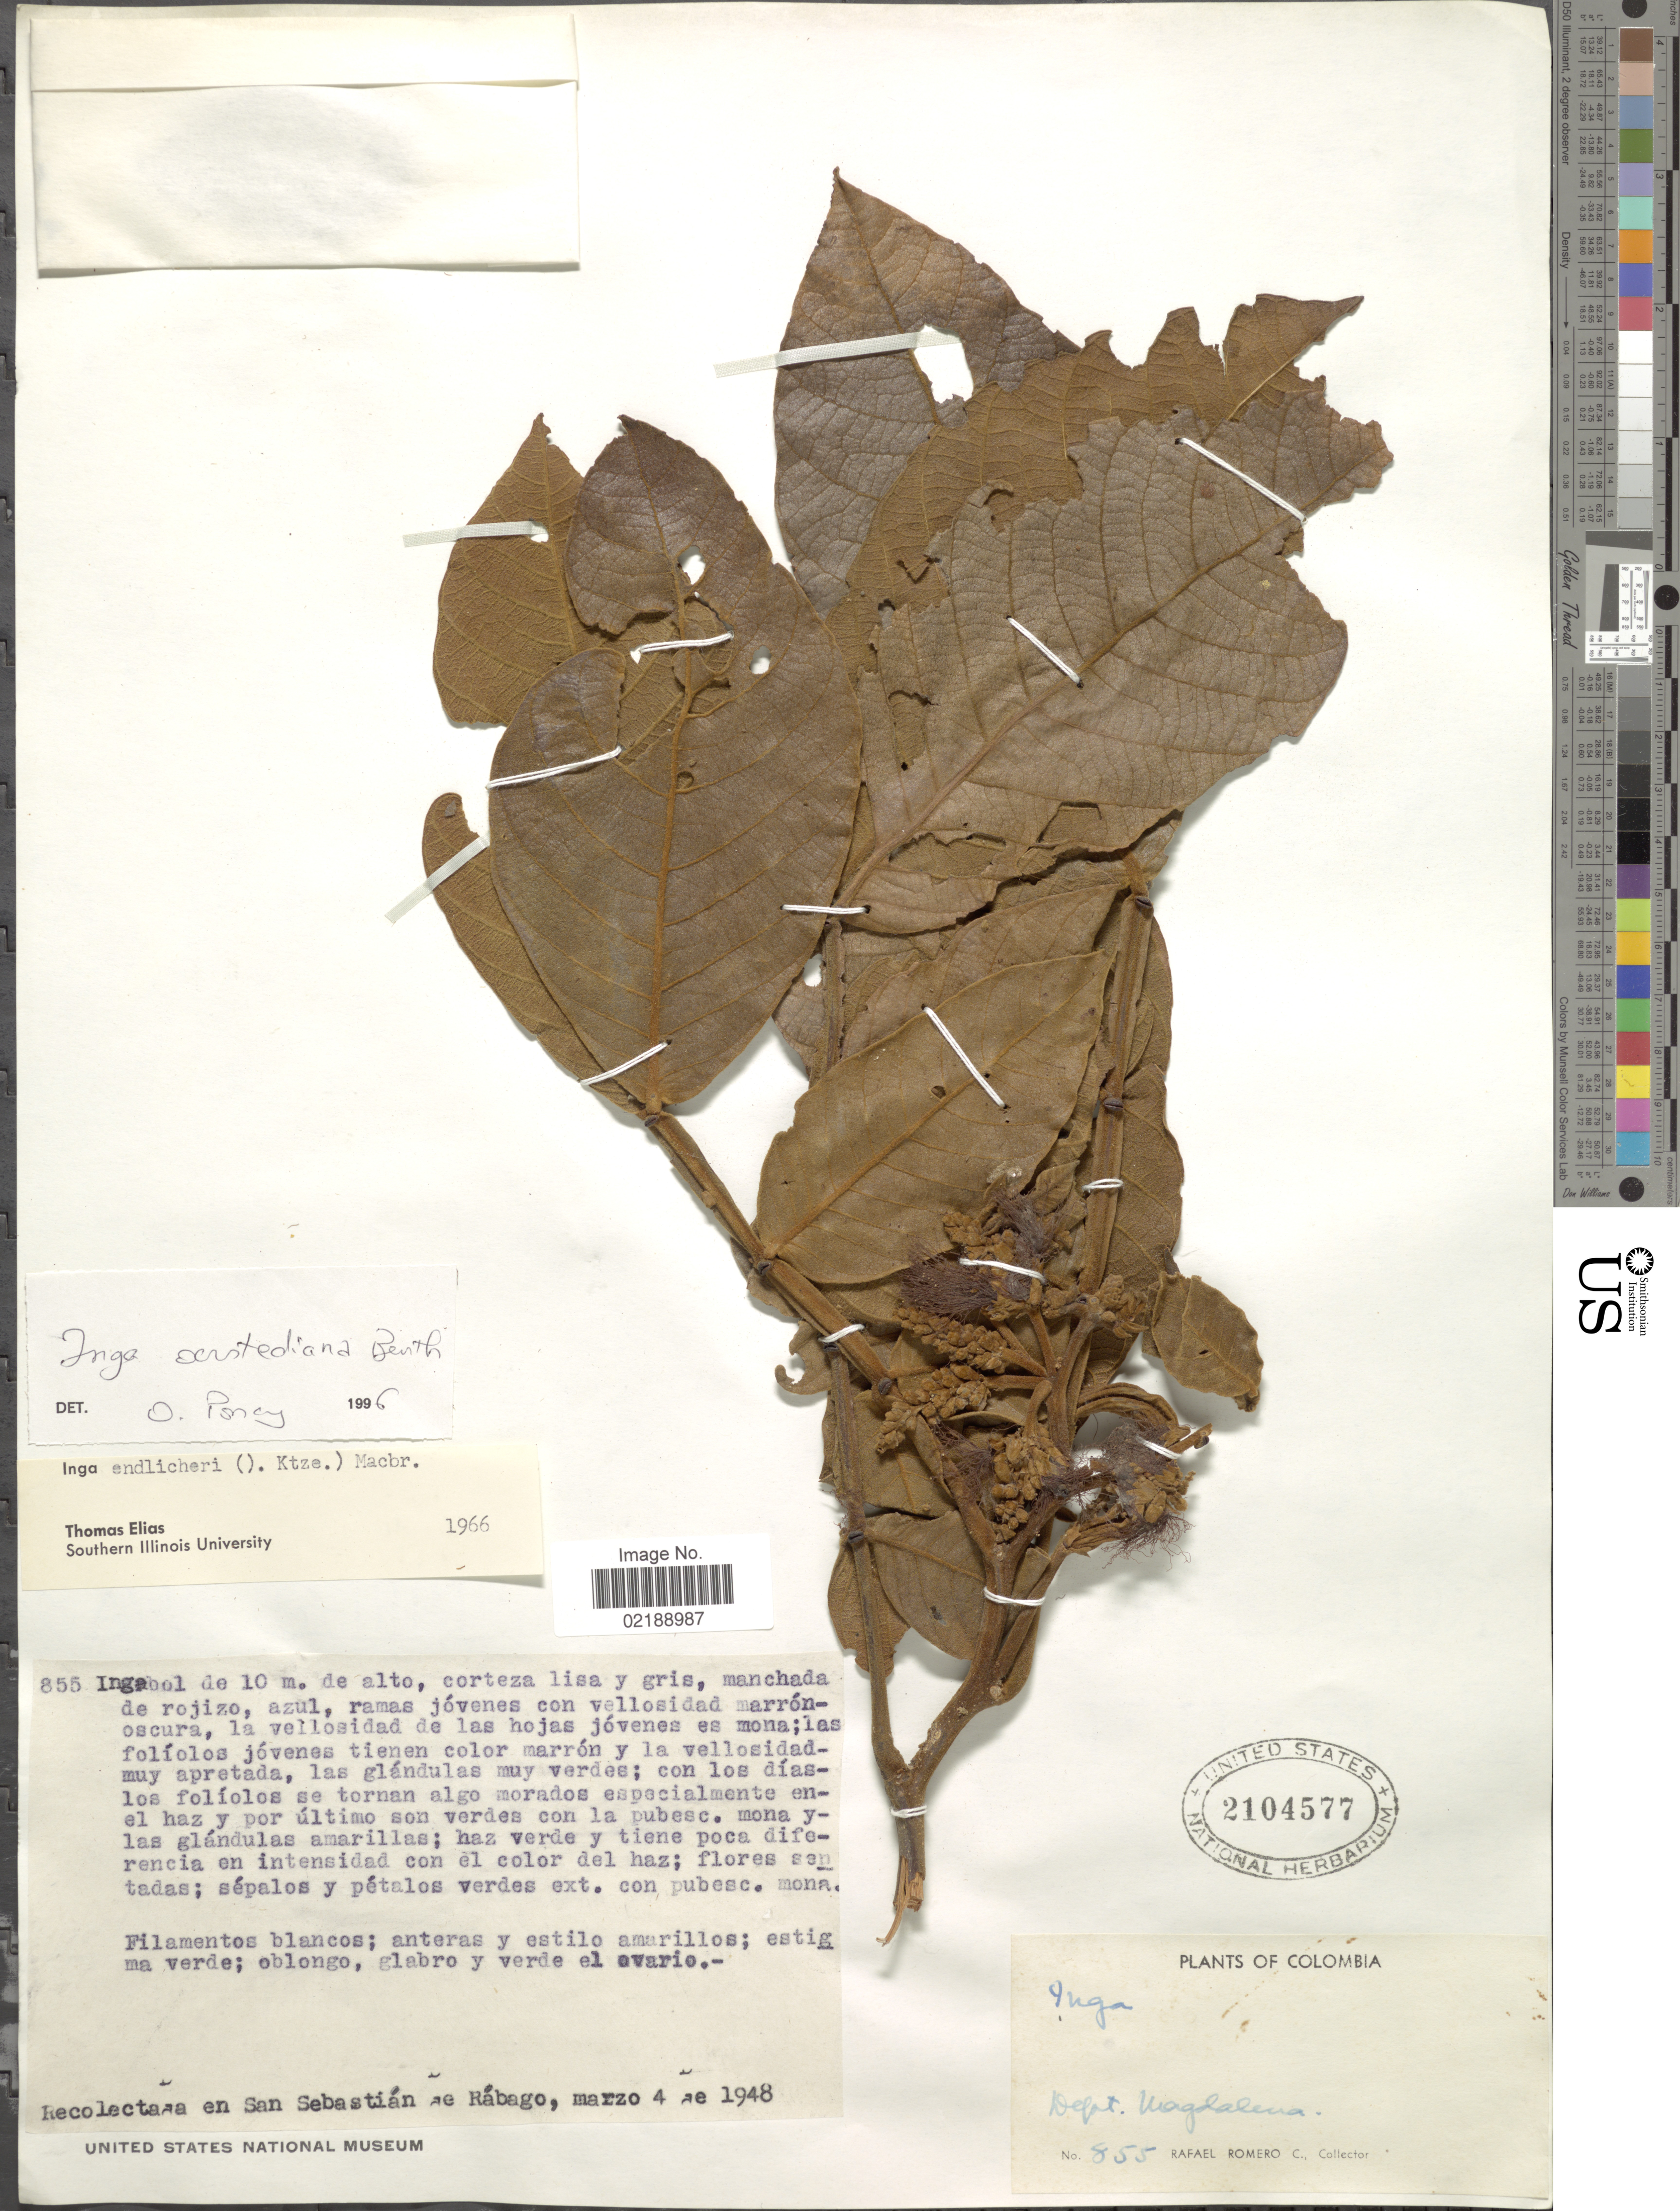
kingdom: Plantae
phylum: Tracheophyta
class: Magnoliopsida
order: Fabales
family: Fabaceae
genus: Inga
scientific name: Inga oerstediana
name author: Benth.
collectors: R. Romero Castañeda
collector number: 855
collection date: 1948-03-04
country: Colombia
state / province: Magdalena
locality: Dept. Magdalena, en San Sebastian de Rábago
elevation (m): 10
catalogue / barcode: US 2104577